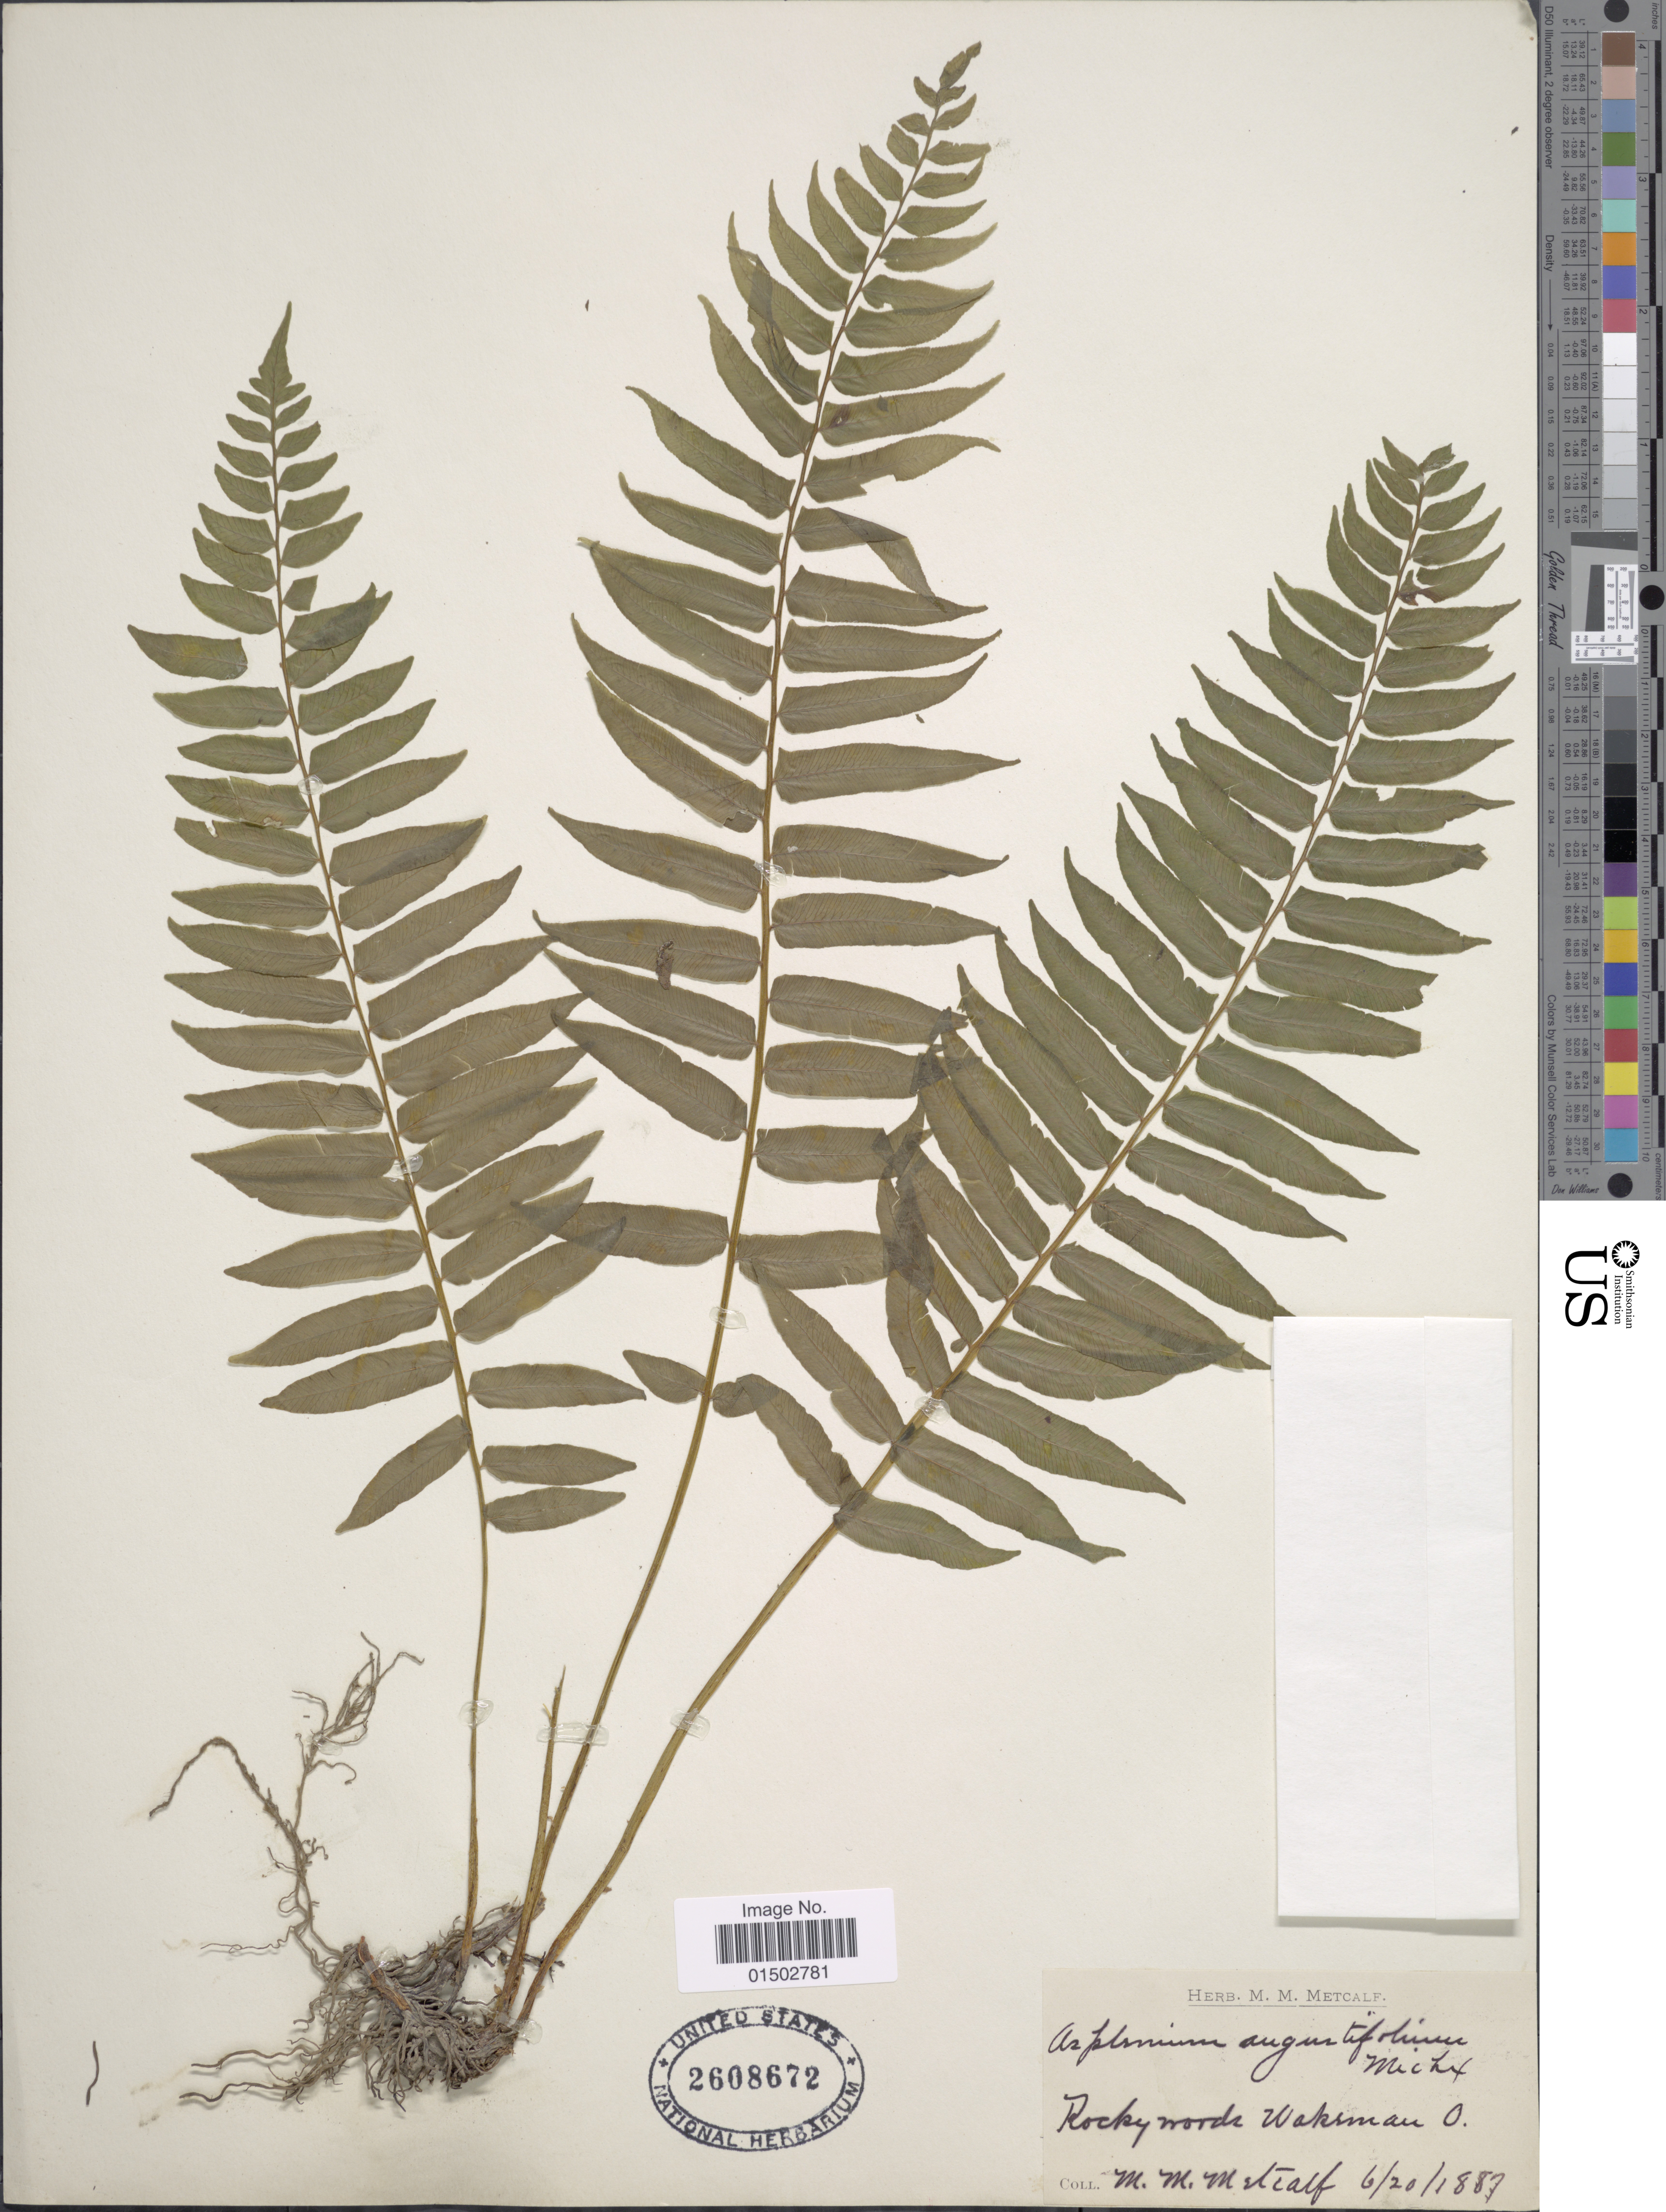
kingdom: Plantae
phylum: Tracheophyta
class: Polypodiopsida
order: Polypodiales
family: Diplaziopsidaceae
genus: Homalosorus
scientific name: Homalosorus pycnocarpos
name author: (Spreng.) Pic. Serm.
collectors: M. Metcalf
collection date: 1887-06-20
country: United States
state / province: Ohio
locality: Rocky woods Wakeman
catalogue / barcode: US 2608672